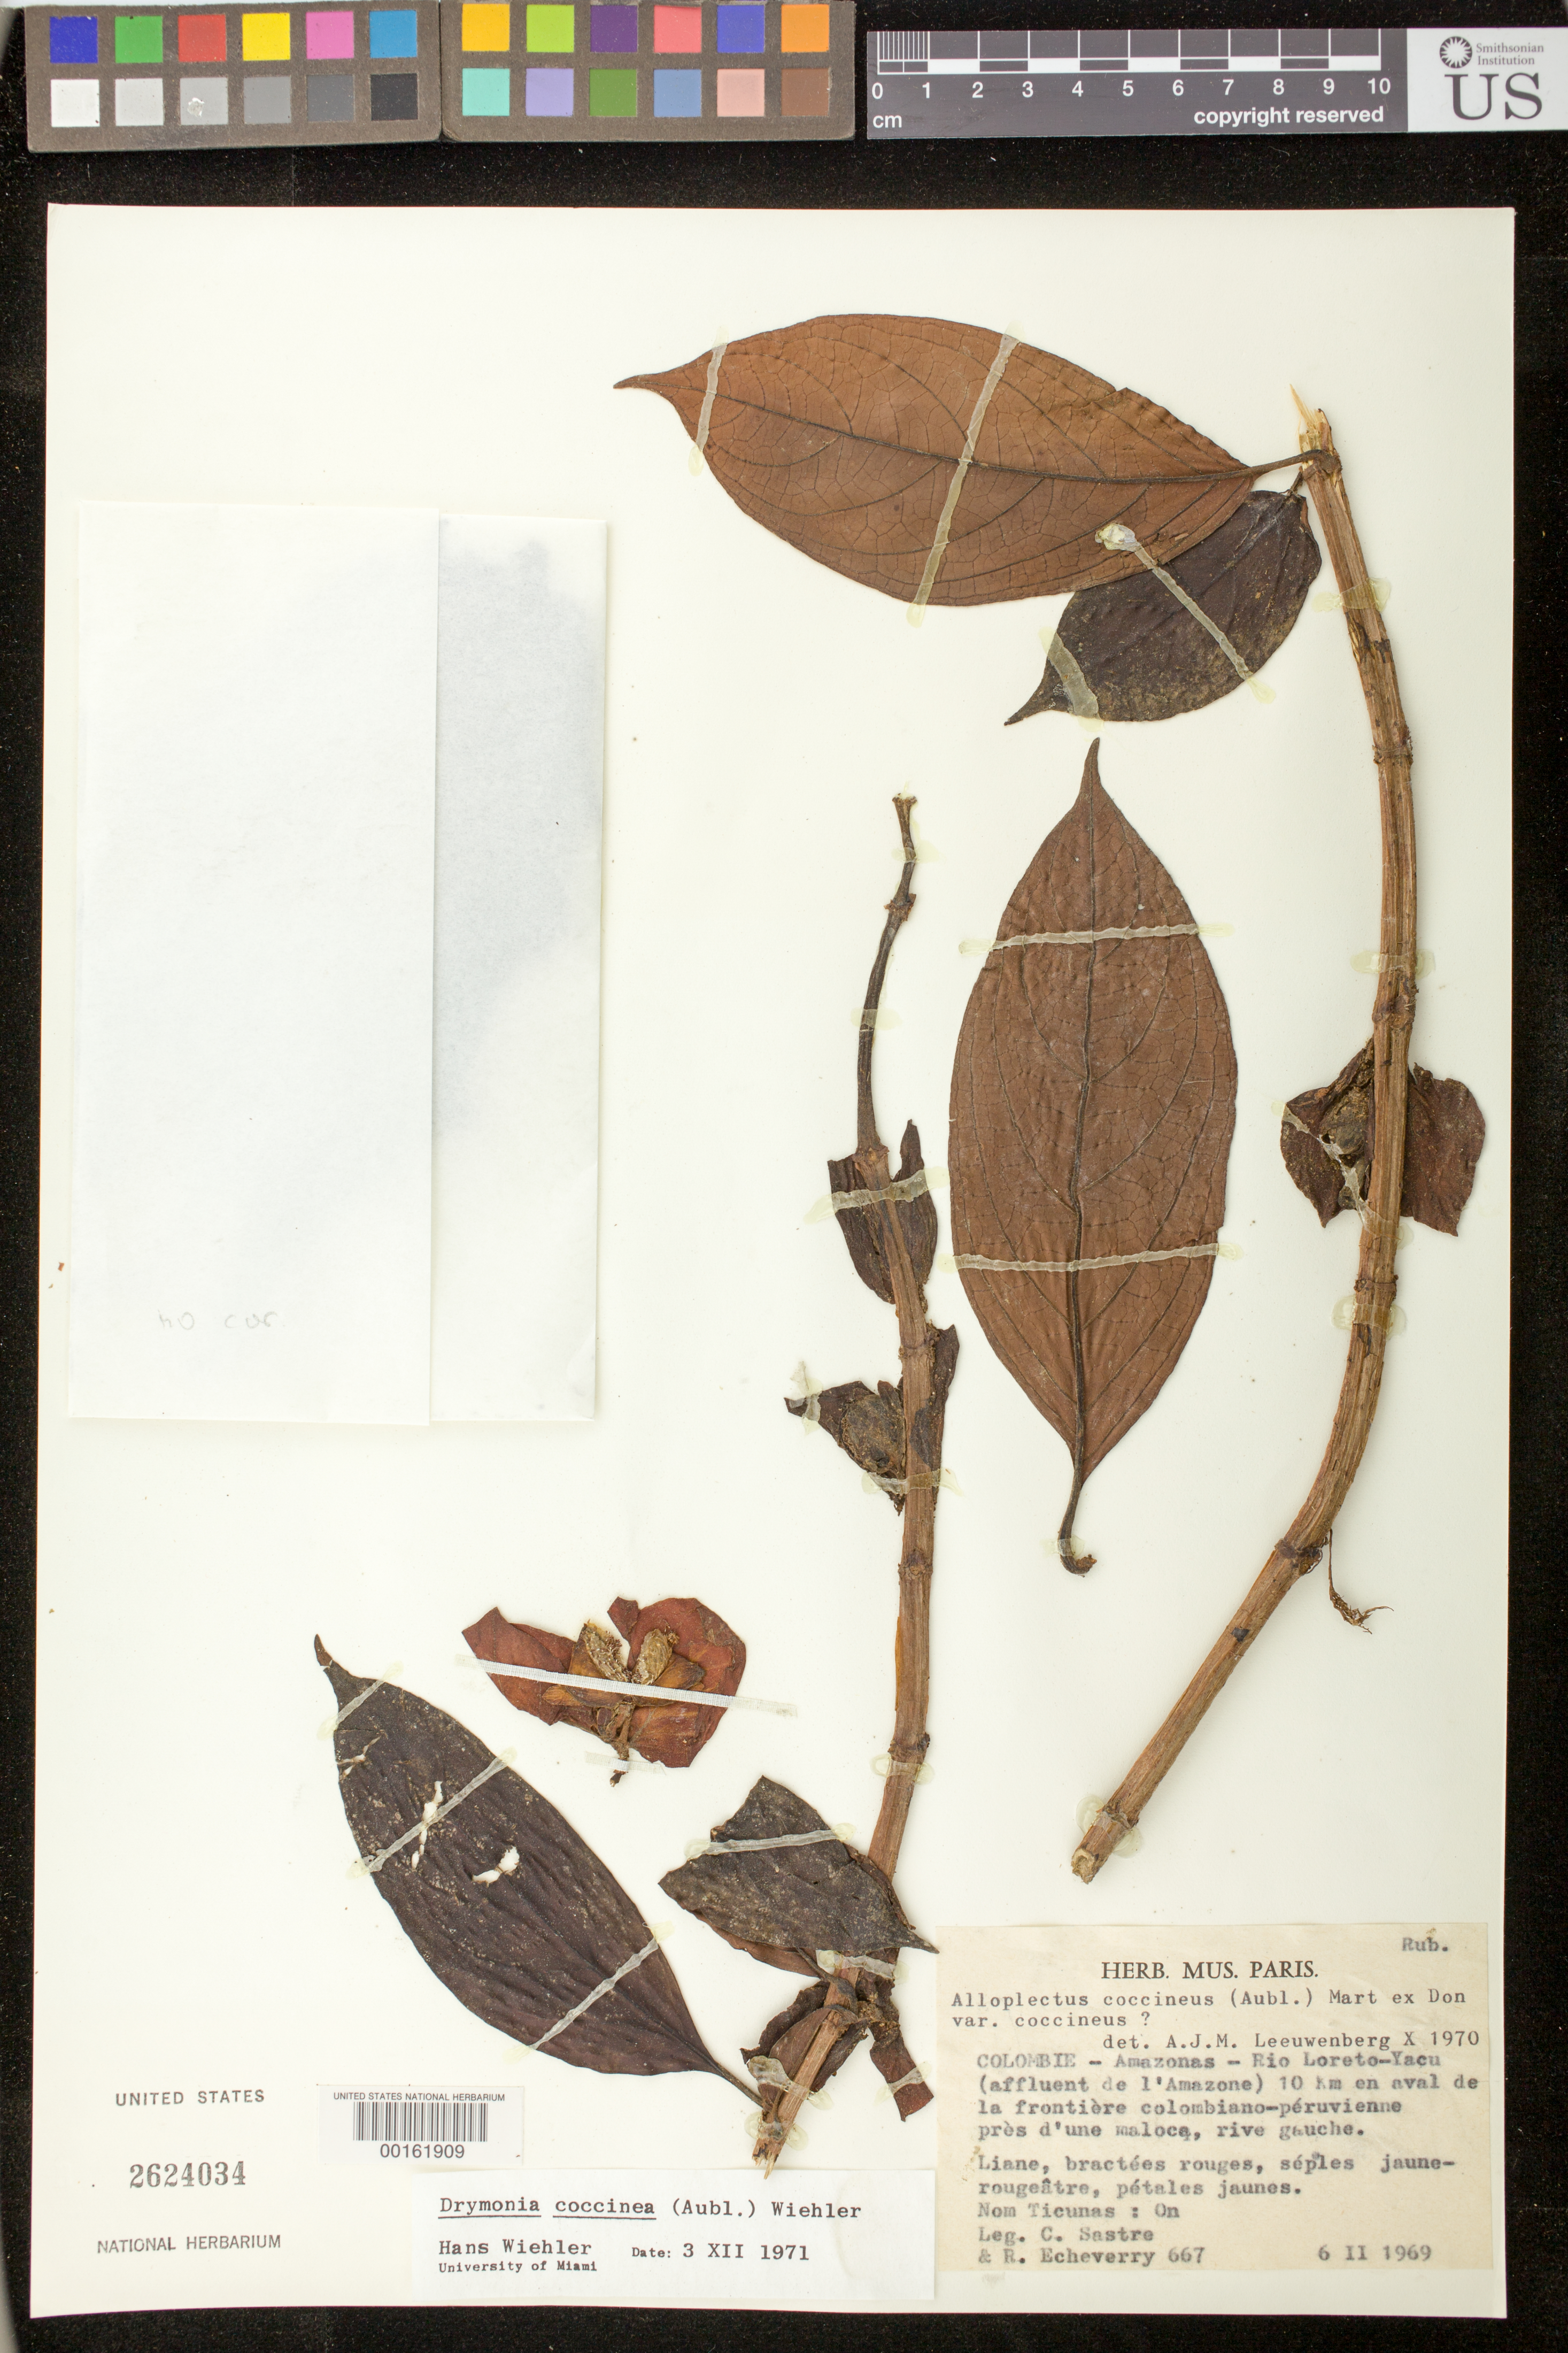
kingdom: Plantae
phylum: Tracheophyta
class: Magnoliopsida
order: Lamiales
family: Gesneriaceae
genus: Drymonia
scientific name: Drymonia coccinea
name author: (Aubl.) Wiehler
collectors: C. H. L. Sastre & R. Echeverry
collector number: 667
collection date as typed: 06 Feb 1969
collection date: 1969-02-06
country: Colombia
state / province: Amazônas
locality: Rio Loreto-Yacu (tributary of the Amazon) 10 km downstream from Colombian Peruvian border, near a 'maloca', left bank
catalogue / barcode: US 2624034